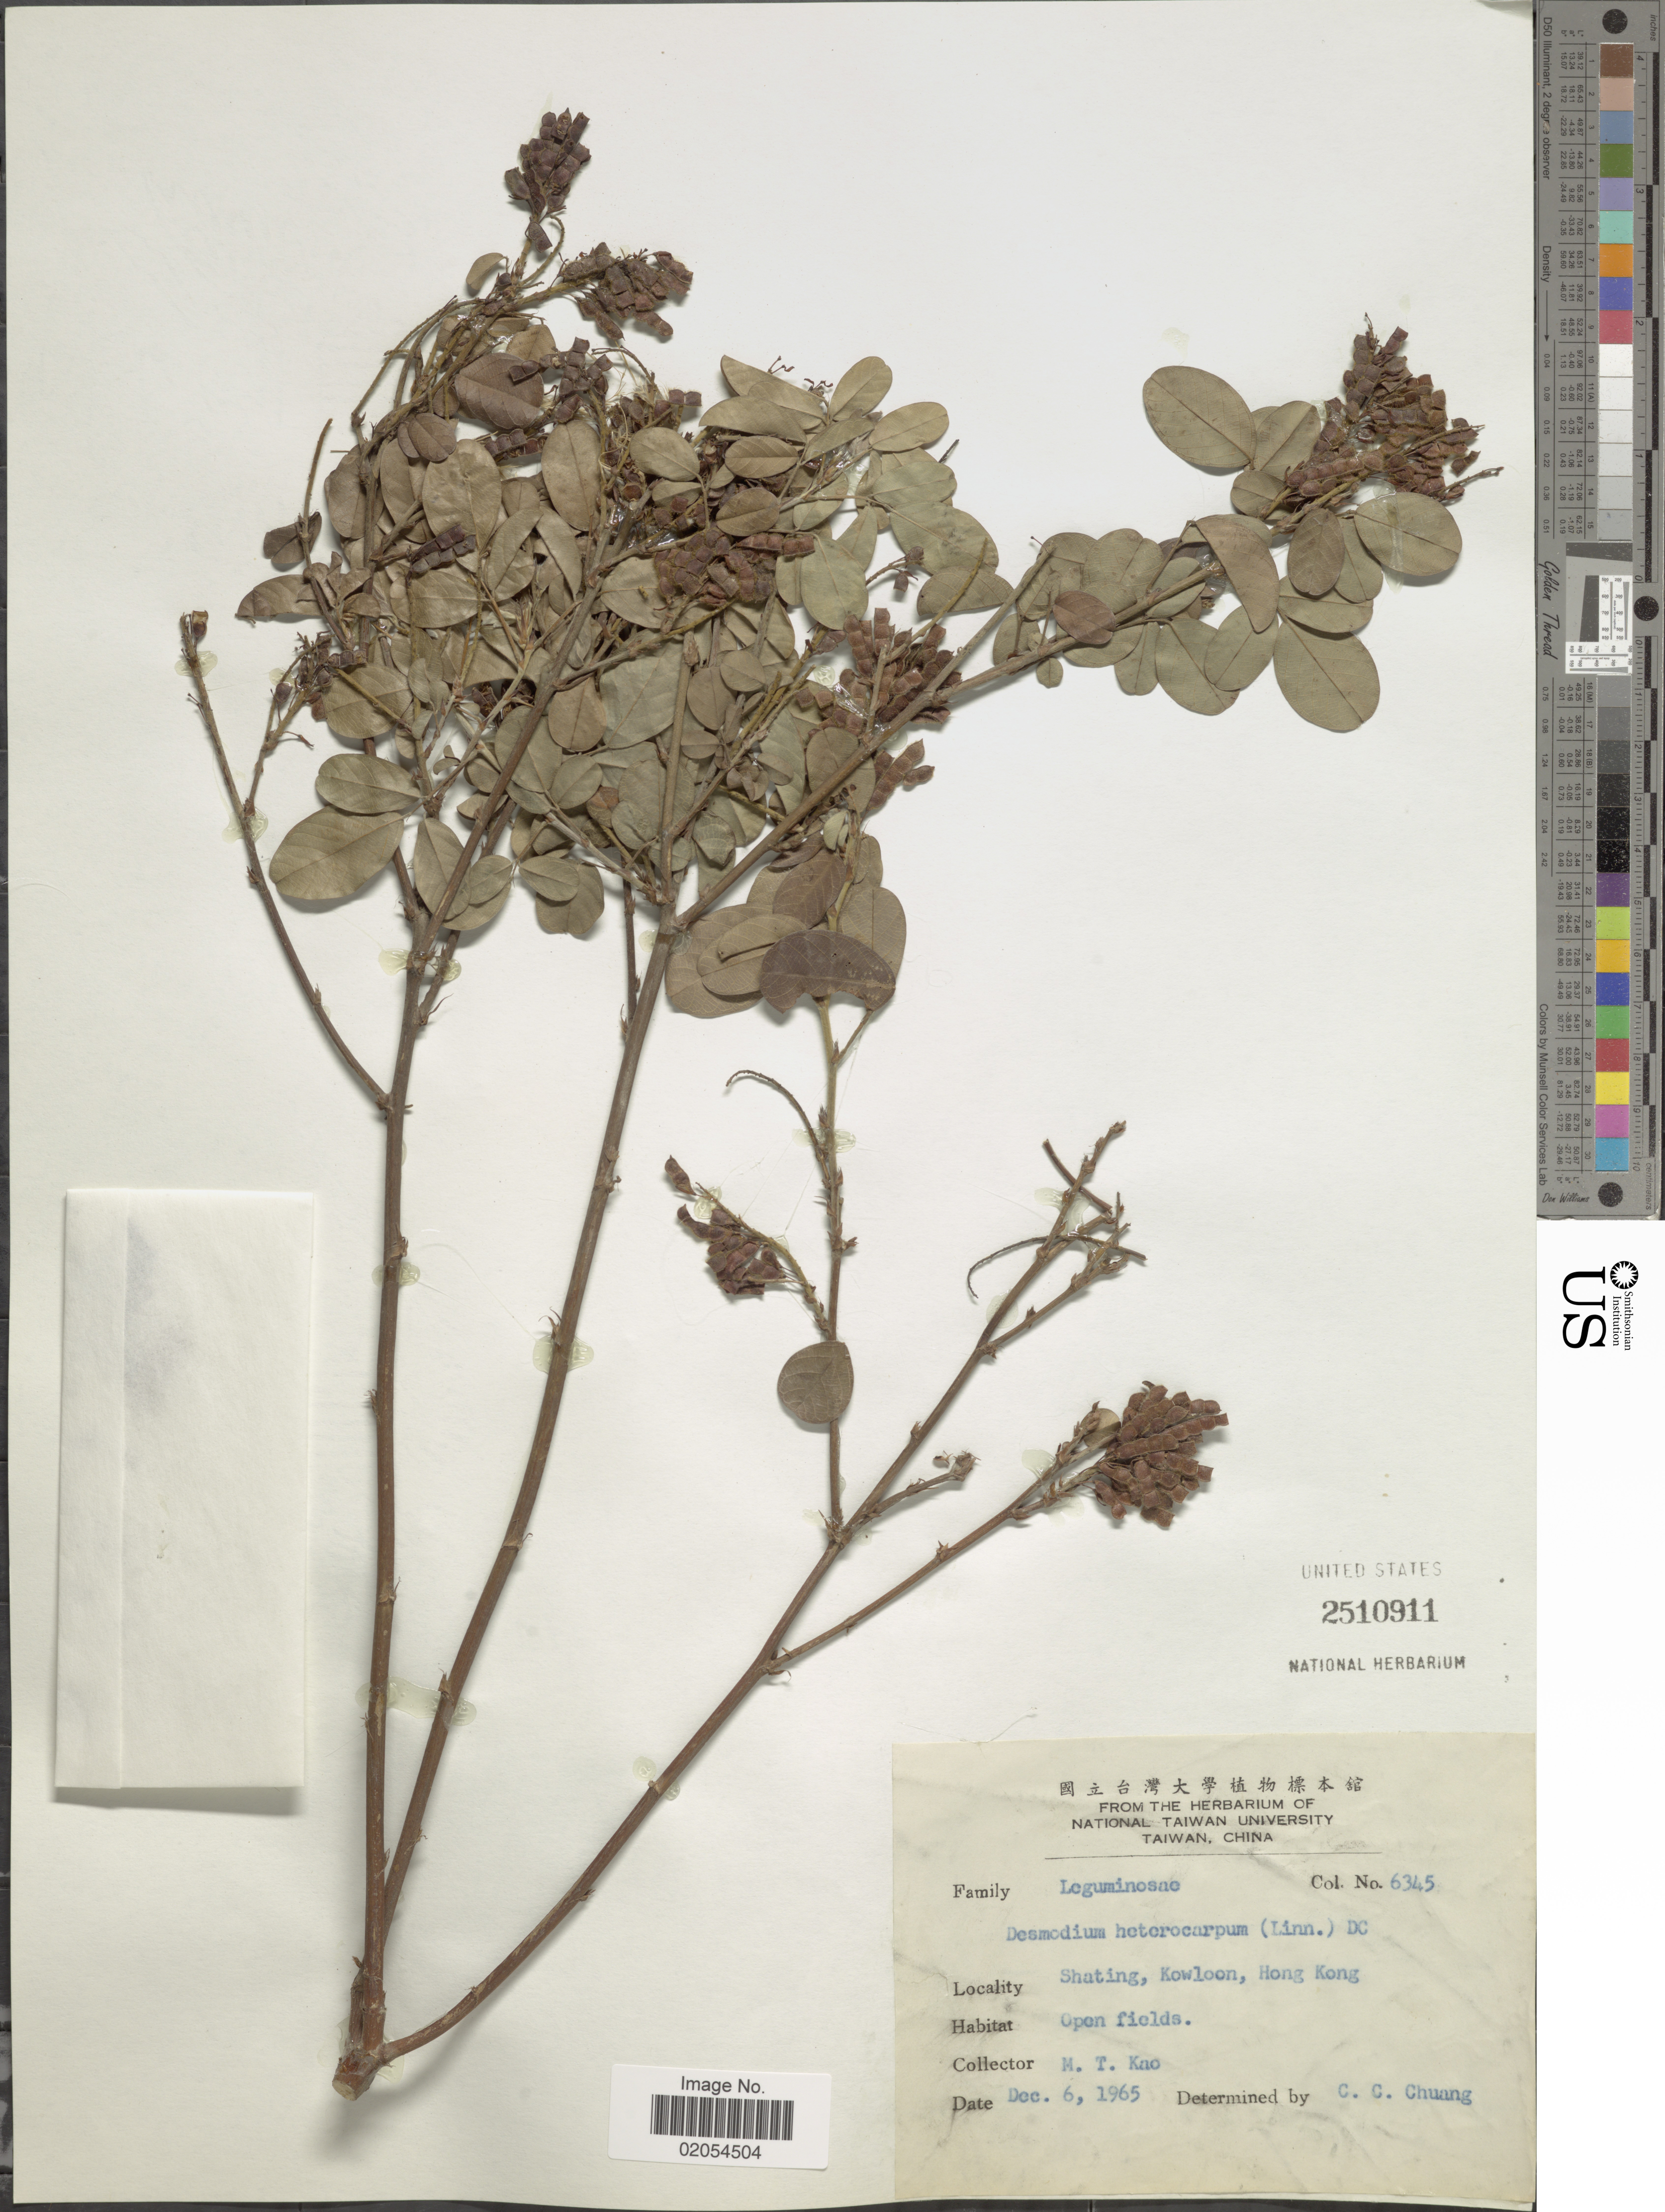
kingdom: Plantae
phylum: Tracheophyta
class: Magnoliopsida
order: Fabales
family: Fabaceae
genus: Grona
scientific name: Grona heterocarpos var. strigosa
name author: (Meeuwen) H. Ohashi & K. Ohashi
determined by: Strong, Mark T., (BOT), Smithsonian Institution - National Museum of Natural History (UNITED STATES)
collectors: M. T. Kao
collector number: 6345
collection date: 1965-12-06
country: China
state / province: Hong Kong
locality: Shating, Kowloon, Hong Kong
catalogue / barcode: US 2510911